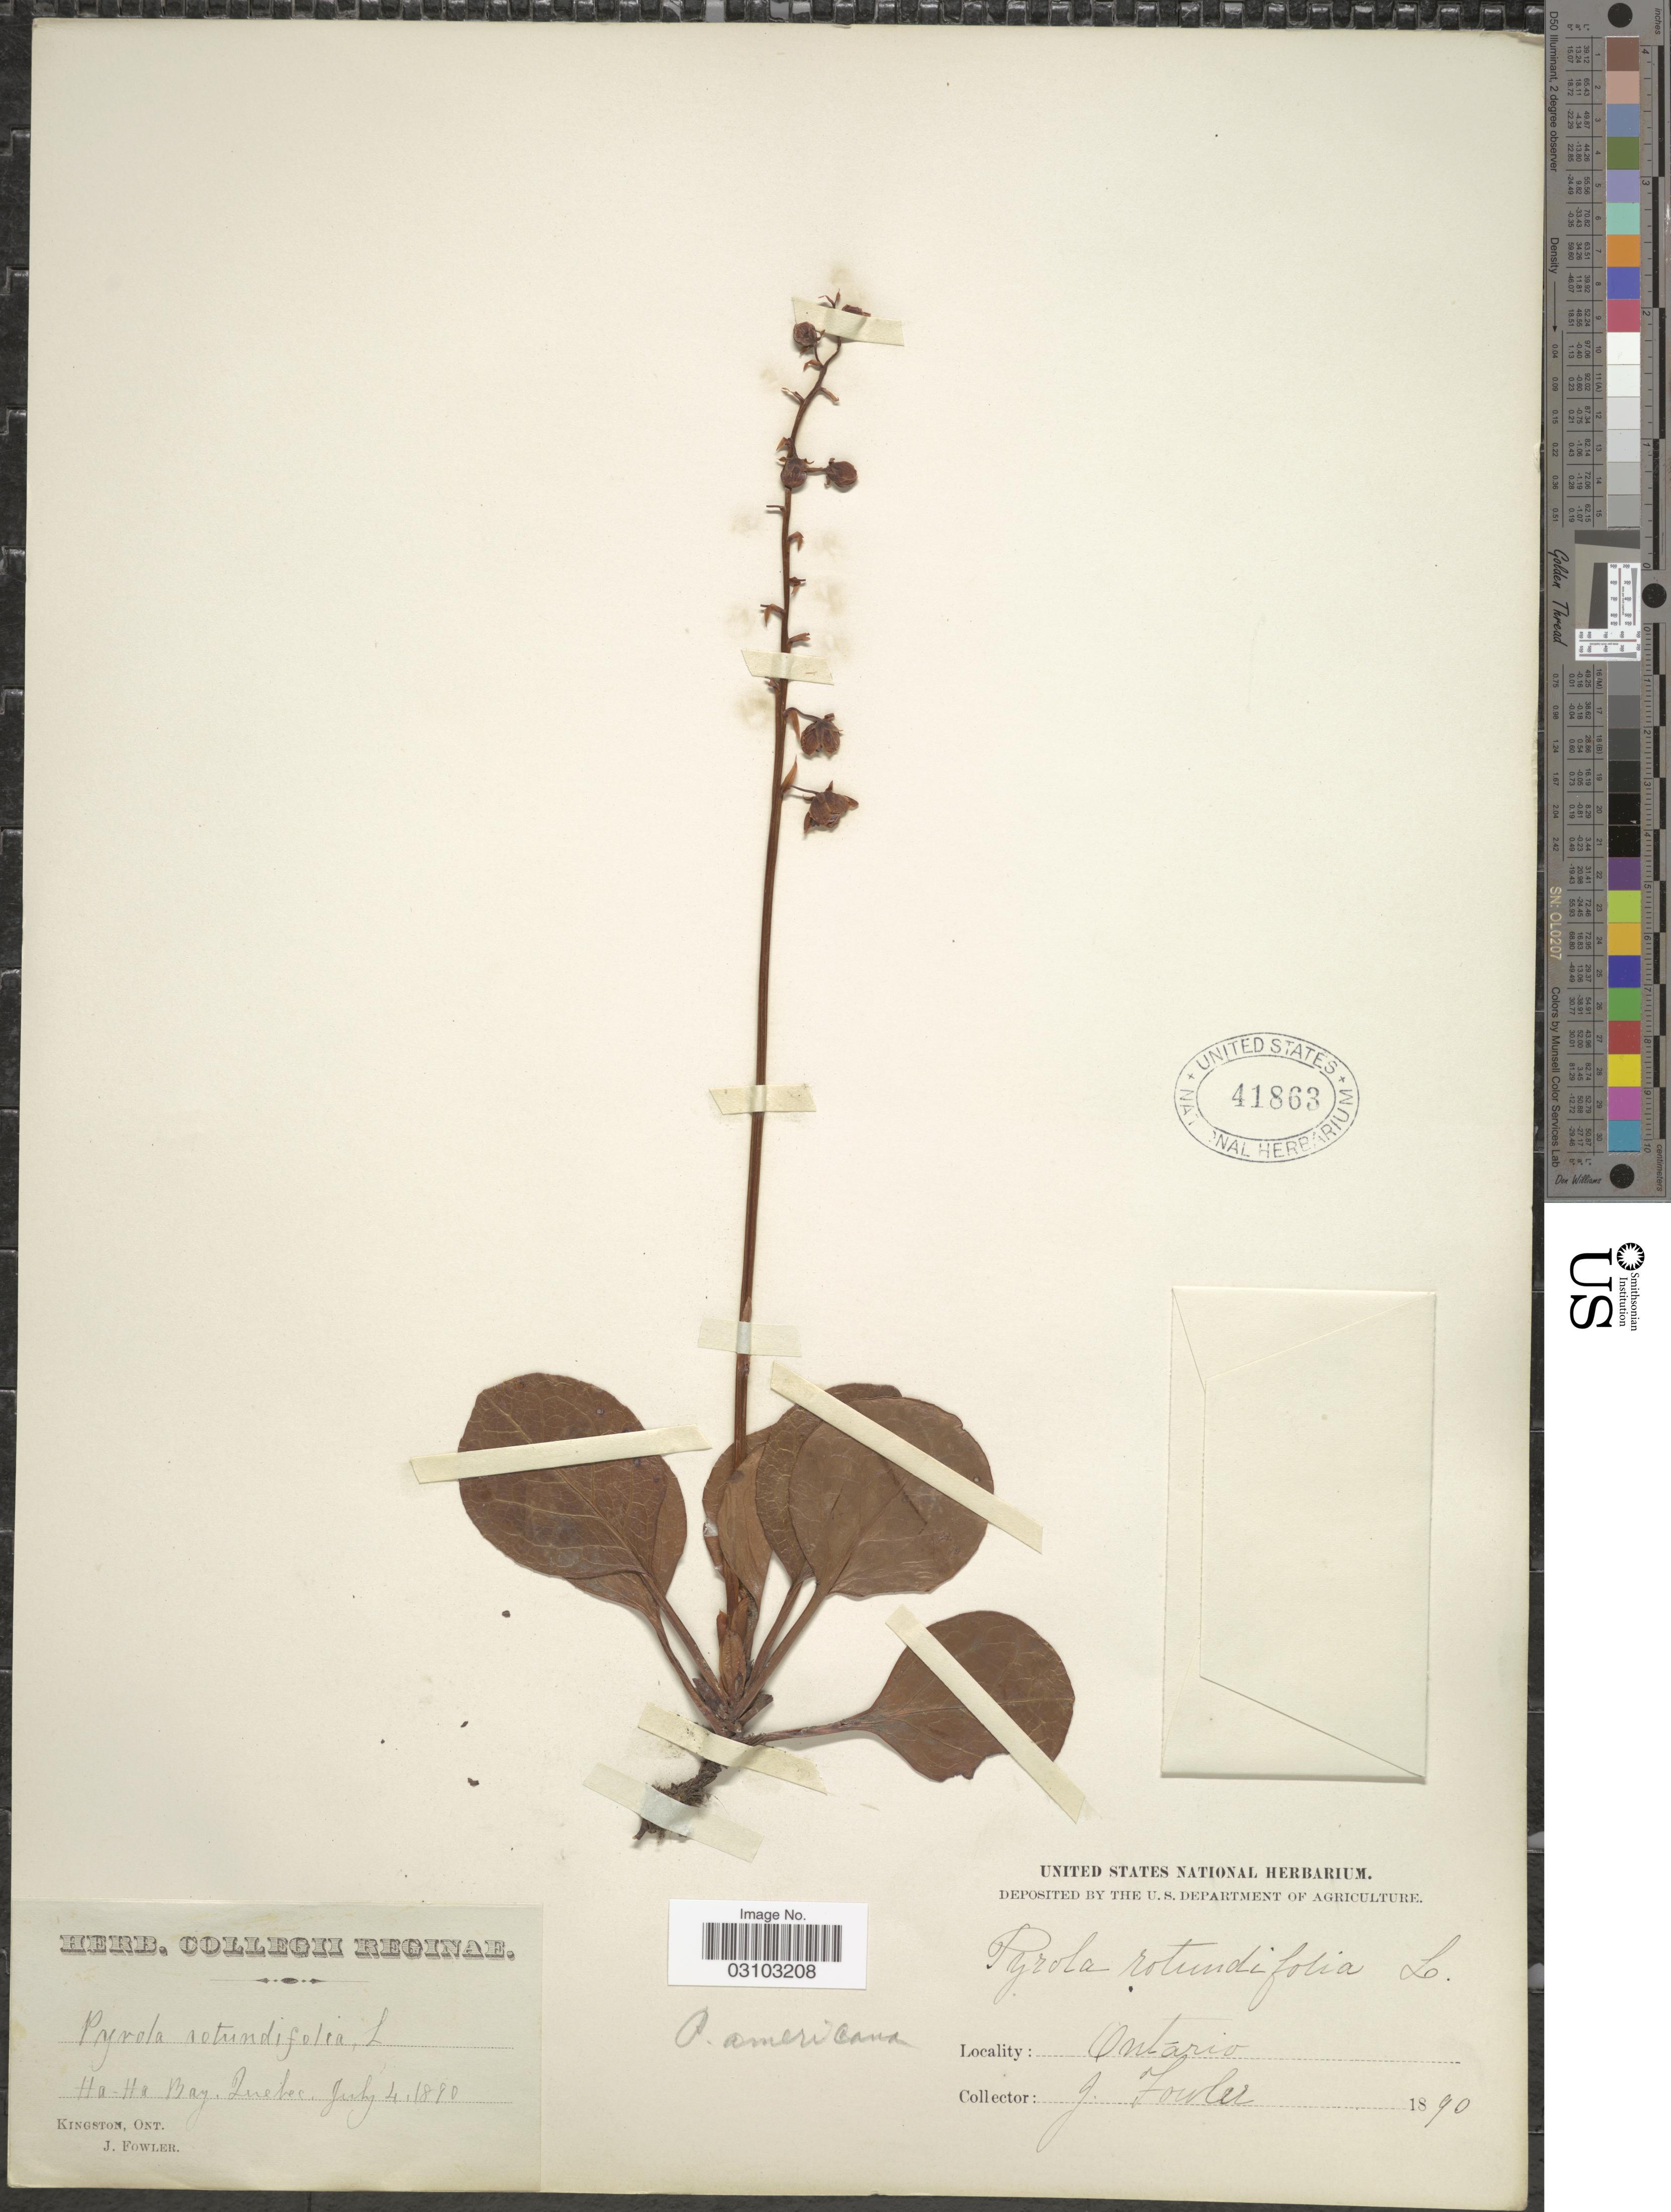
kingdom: Plantae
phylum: Tracheophyta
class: Magnoliopsida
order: Ericales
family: Ericaceae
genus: Pyrola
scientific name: Pyrola americana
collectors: J. Fowler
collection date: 1890-07-04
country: Canada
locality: Ha - Ha Bay, Quebec, Ontario.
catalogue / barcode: US 41863